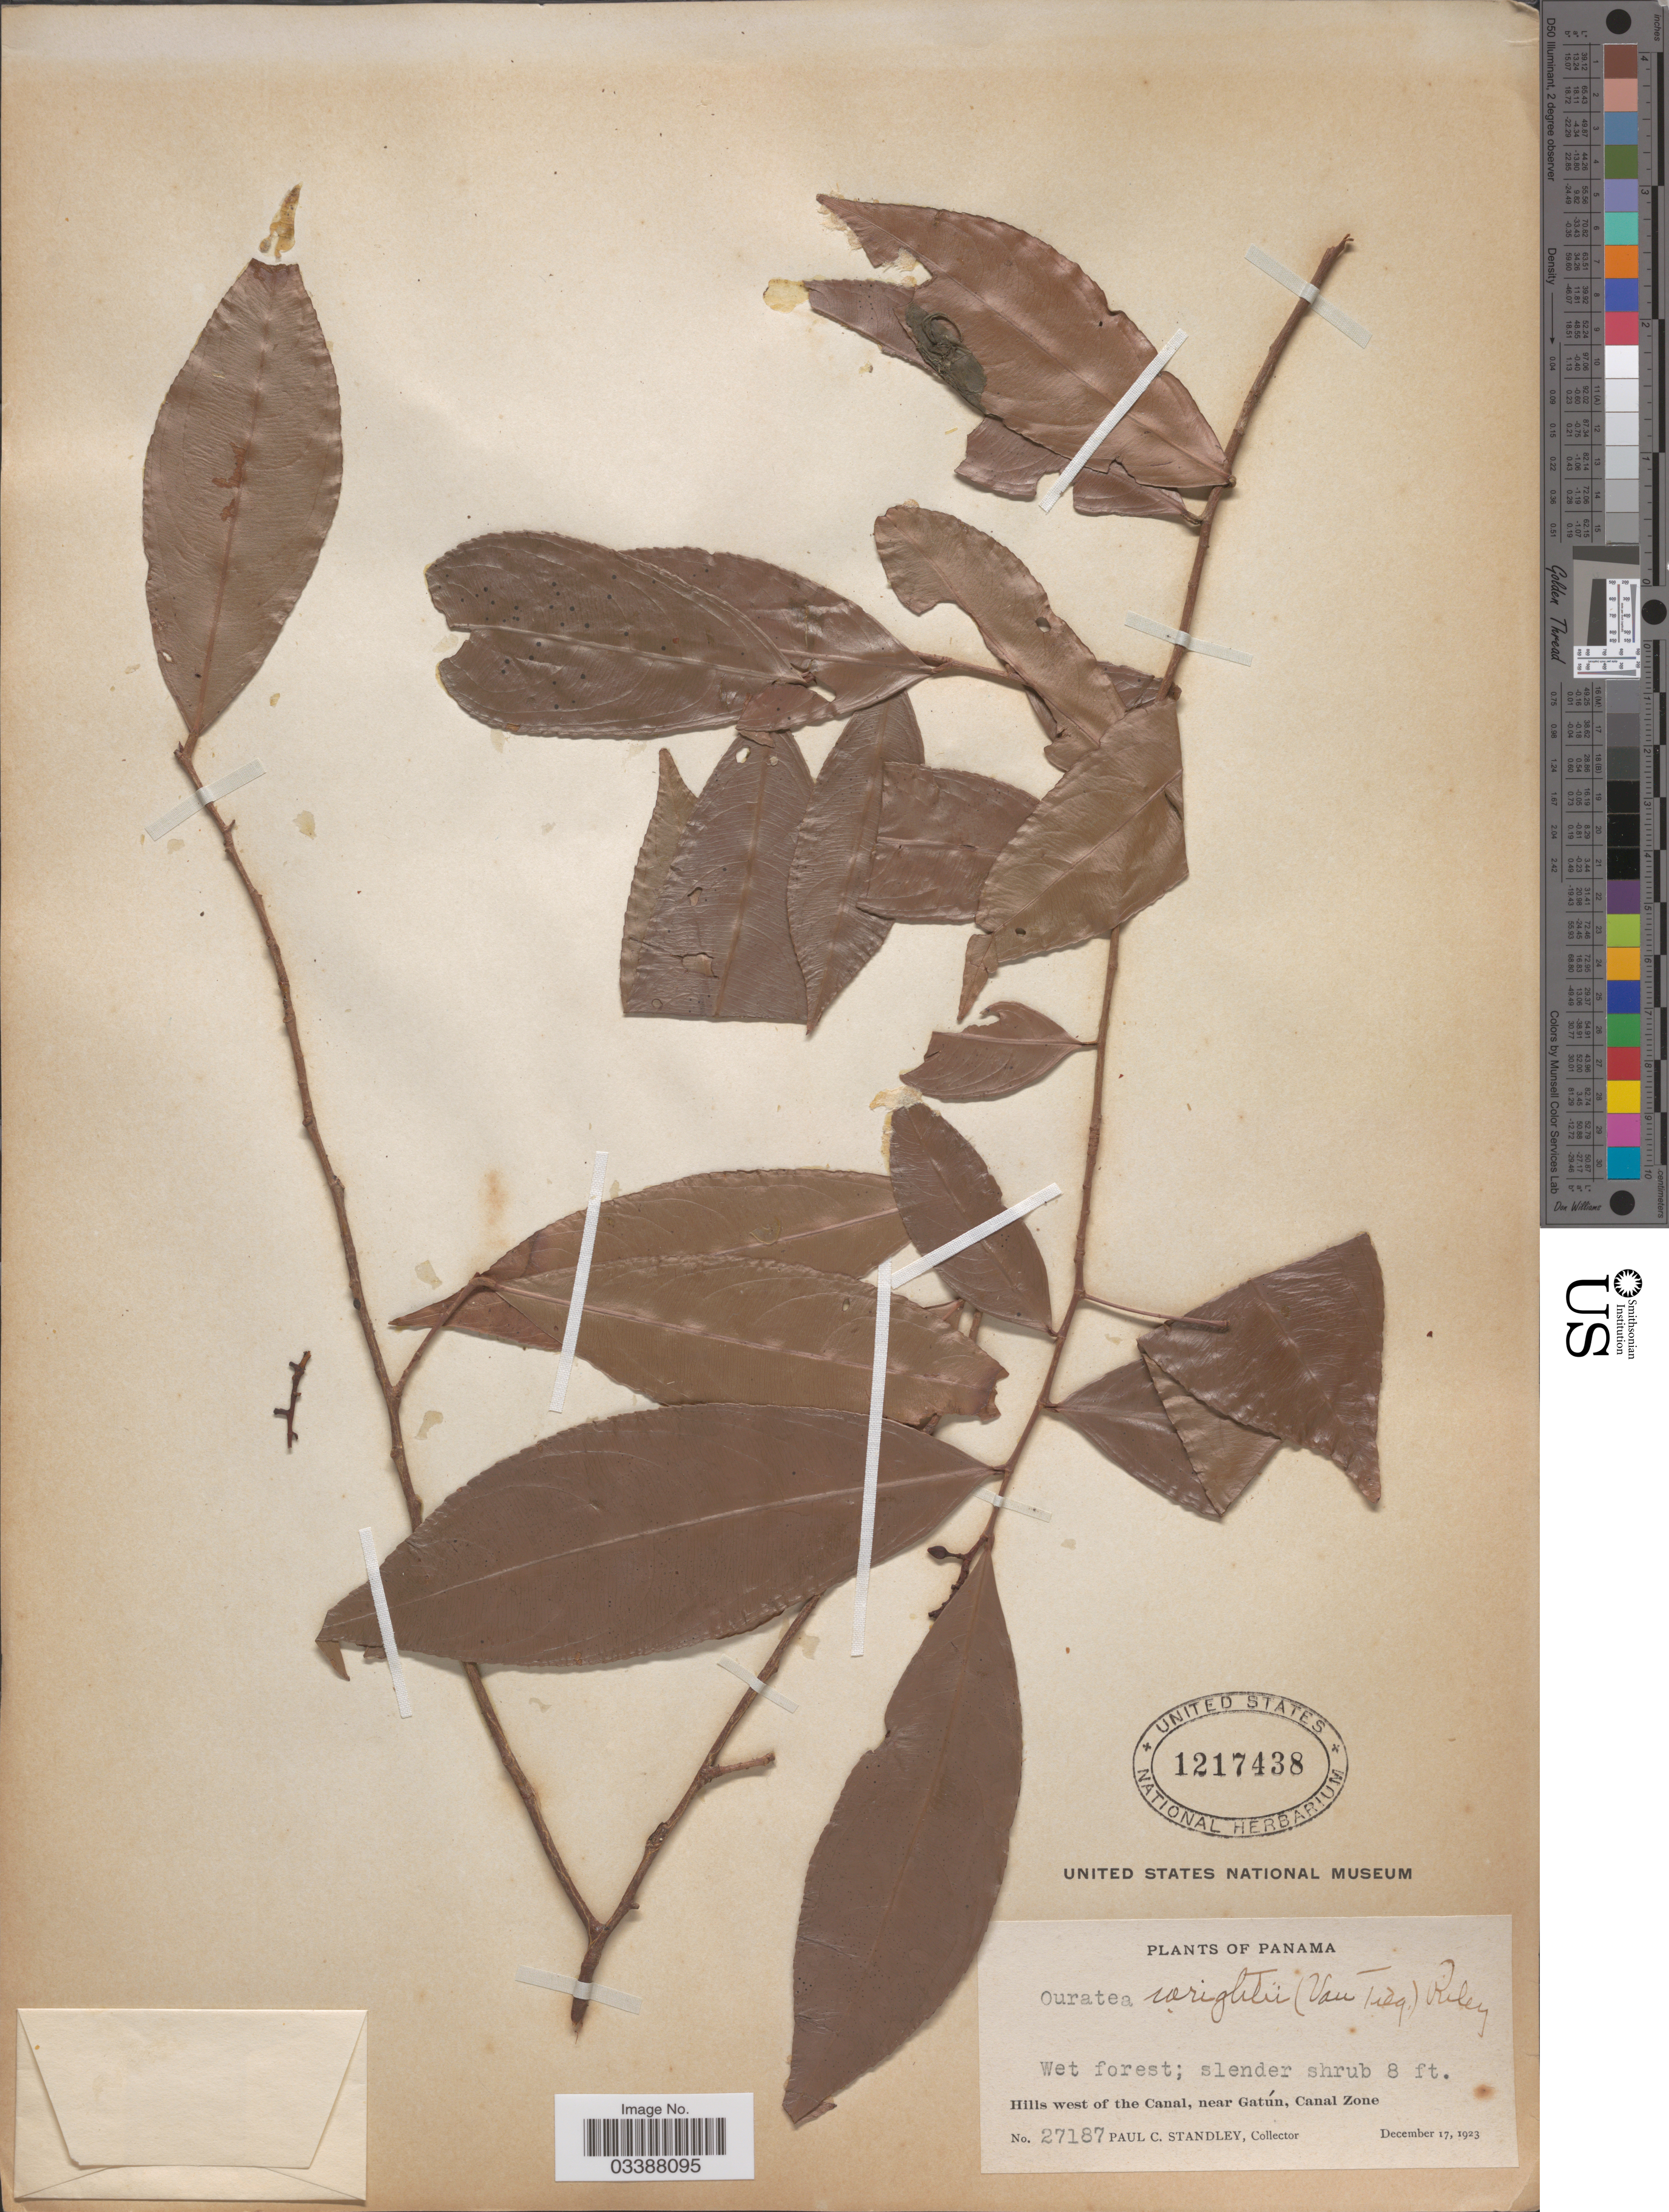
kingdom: Plantae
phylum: Tracheophyta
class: Magnoliopsida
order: Malpighiales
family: Ochnaceae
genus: Ouratea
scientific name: Ouratea lucens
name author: (Kunth) Engl.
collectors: P. C. Standley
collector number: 27187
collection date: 1923-12-17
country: Panama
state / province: Colón / Panamá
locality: Hills west of the Canal, near Gatún, Canal Zone.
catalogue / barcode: US 1217438